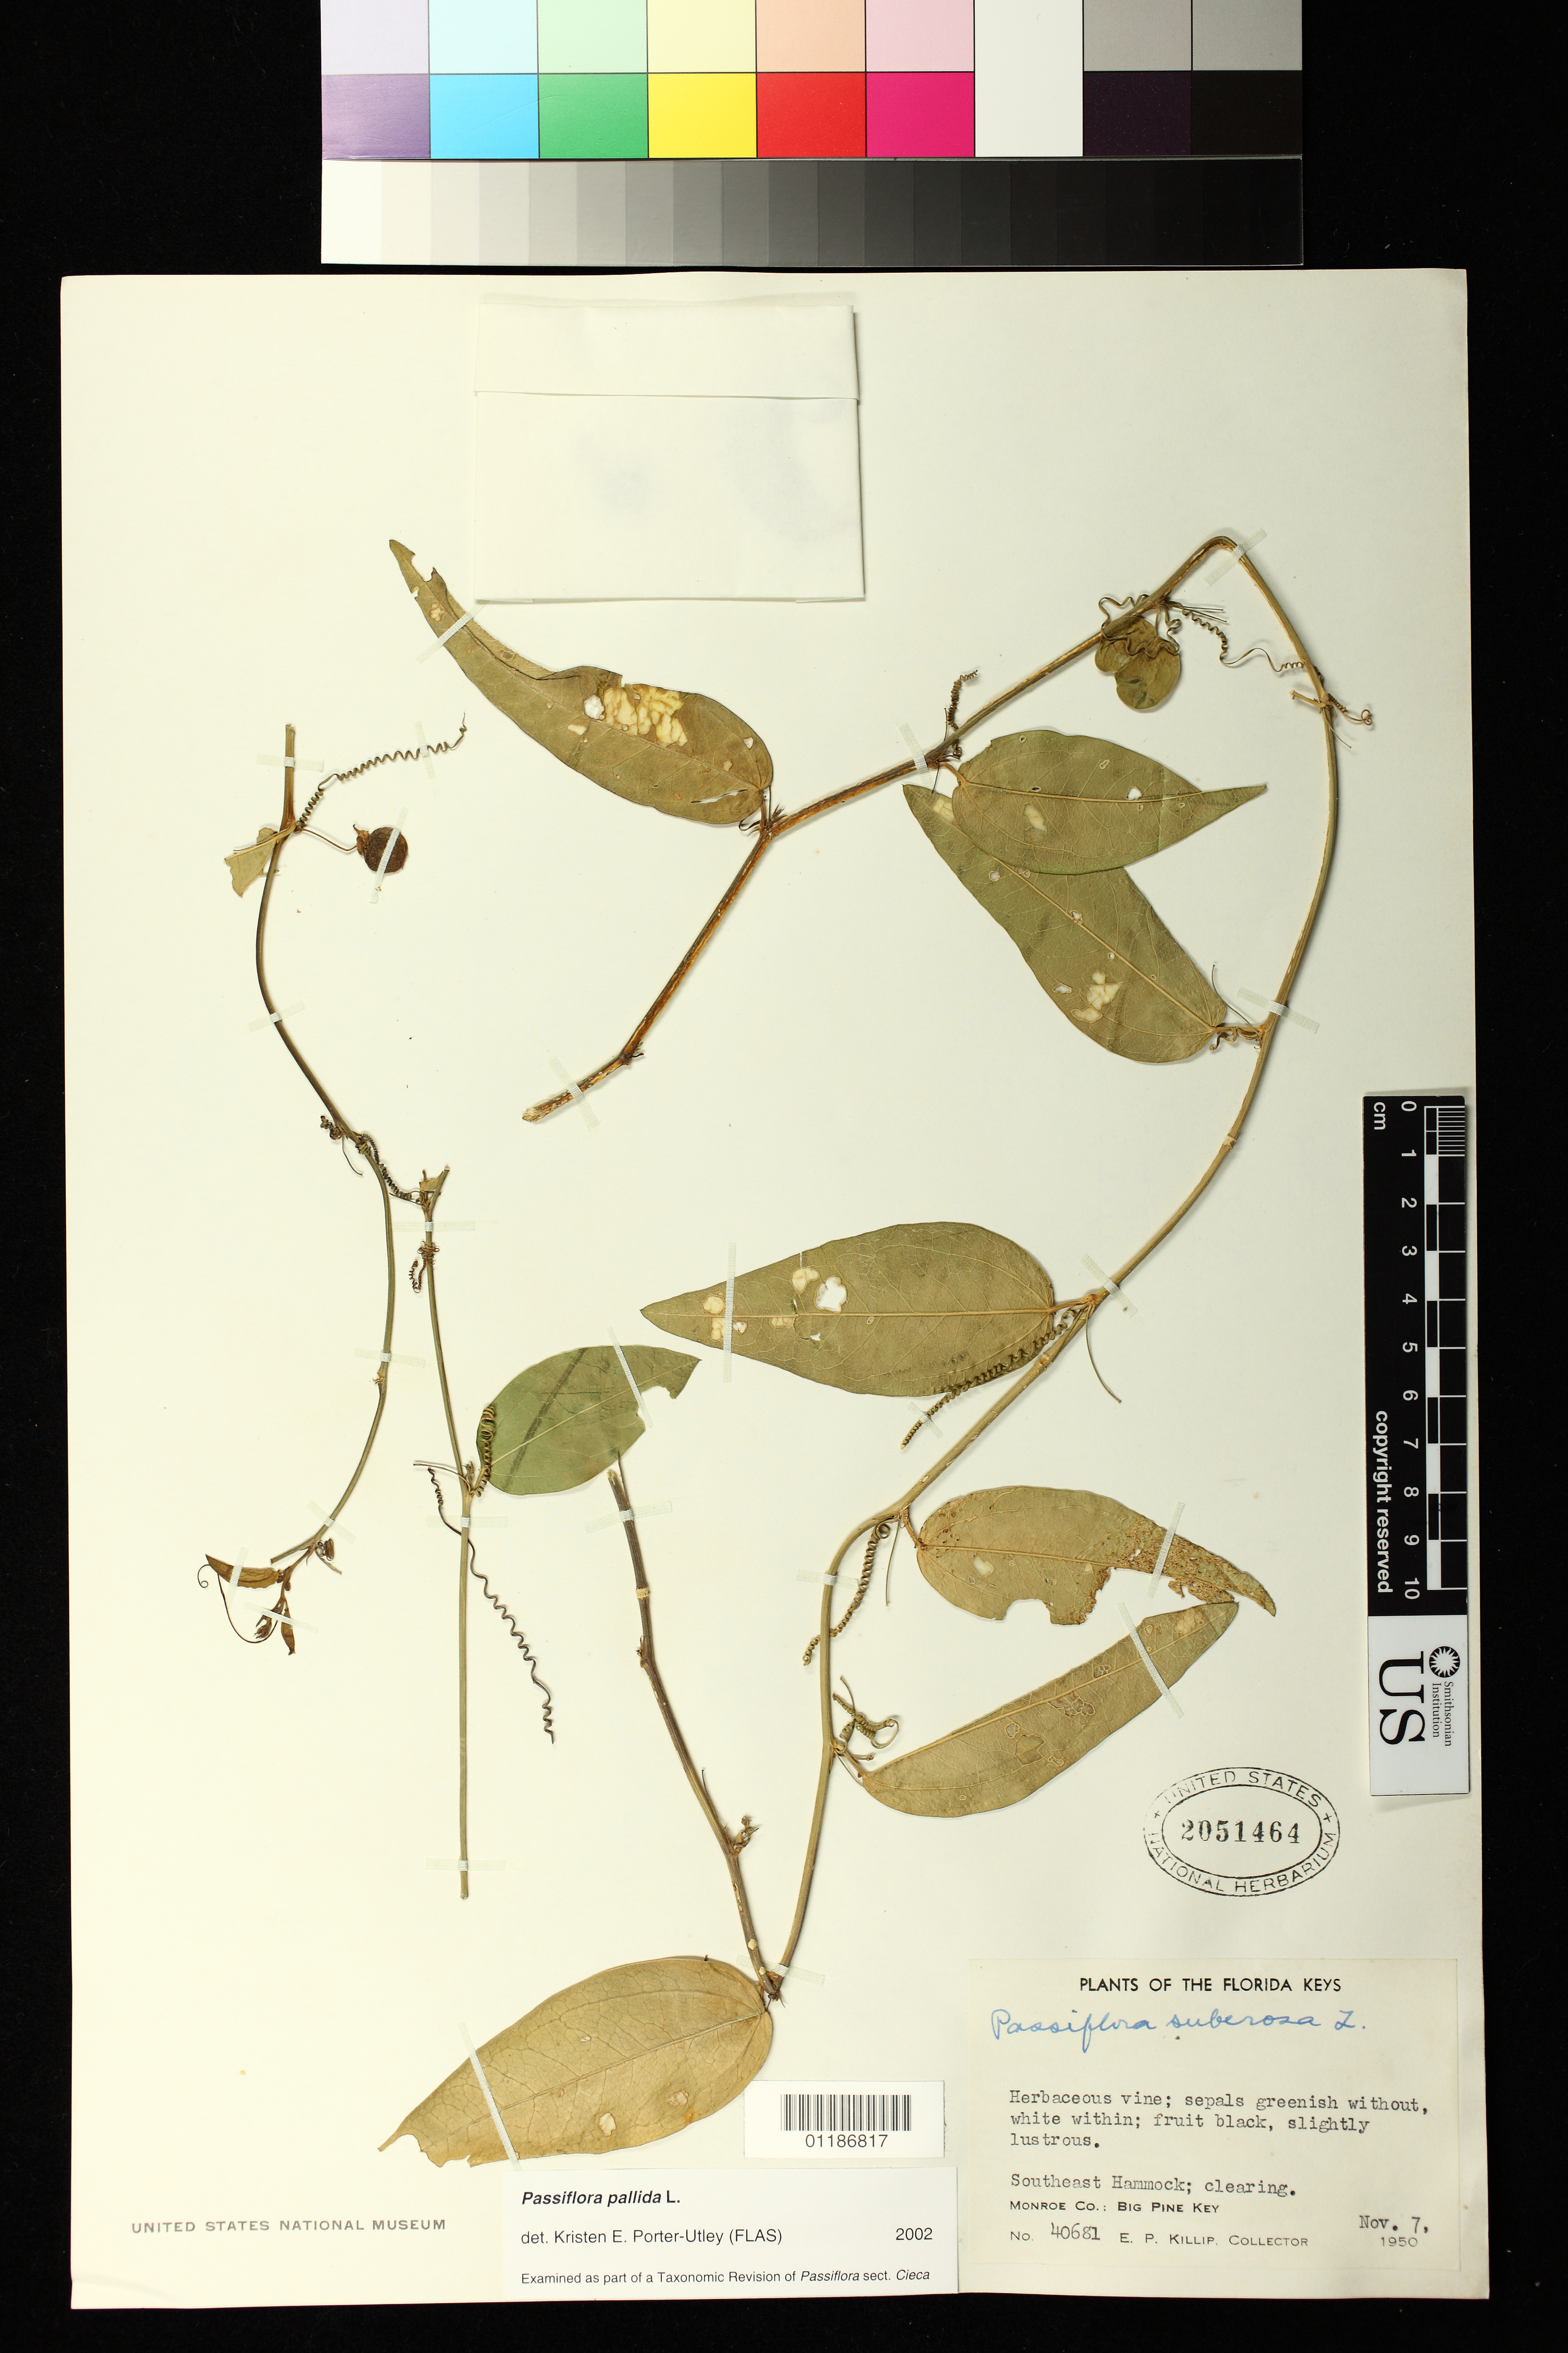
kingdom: Plantae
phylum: Tracheophyta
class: Magnoliopsida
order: Malpighiales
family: Passifloraceae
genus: Passiflora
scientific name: Passiflora pallida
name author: L.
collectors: E. P. Killip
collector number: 40681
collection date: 1950-10-07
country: United States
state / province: Florida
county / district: Monroe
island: Big Pine Key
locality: Big Pine Key, Southeast Hammock; clearing.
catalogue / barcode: US 2051464